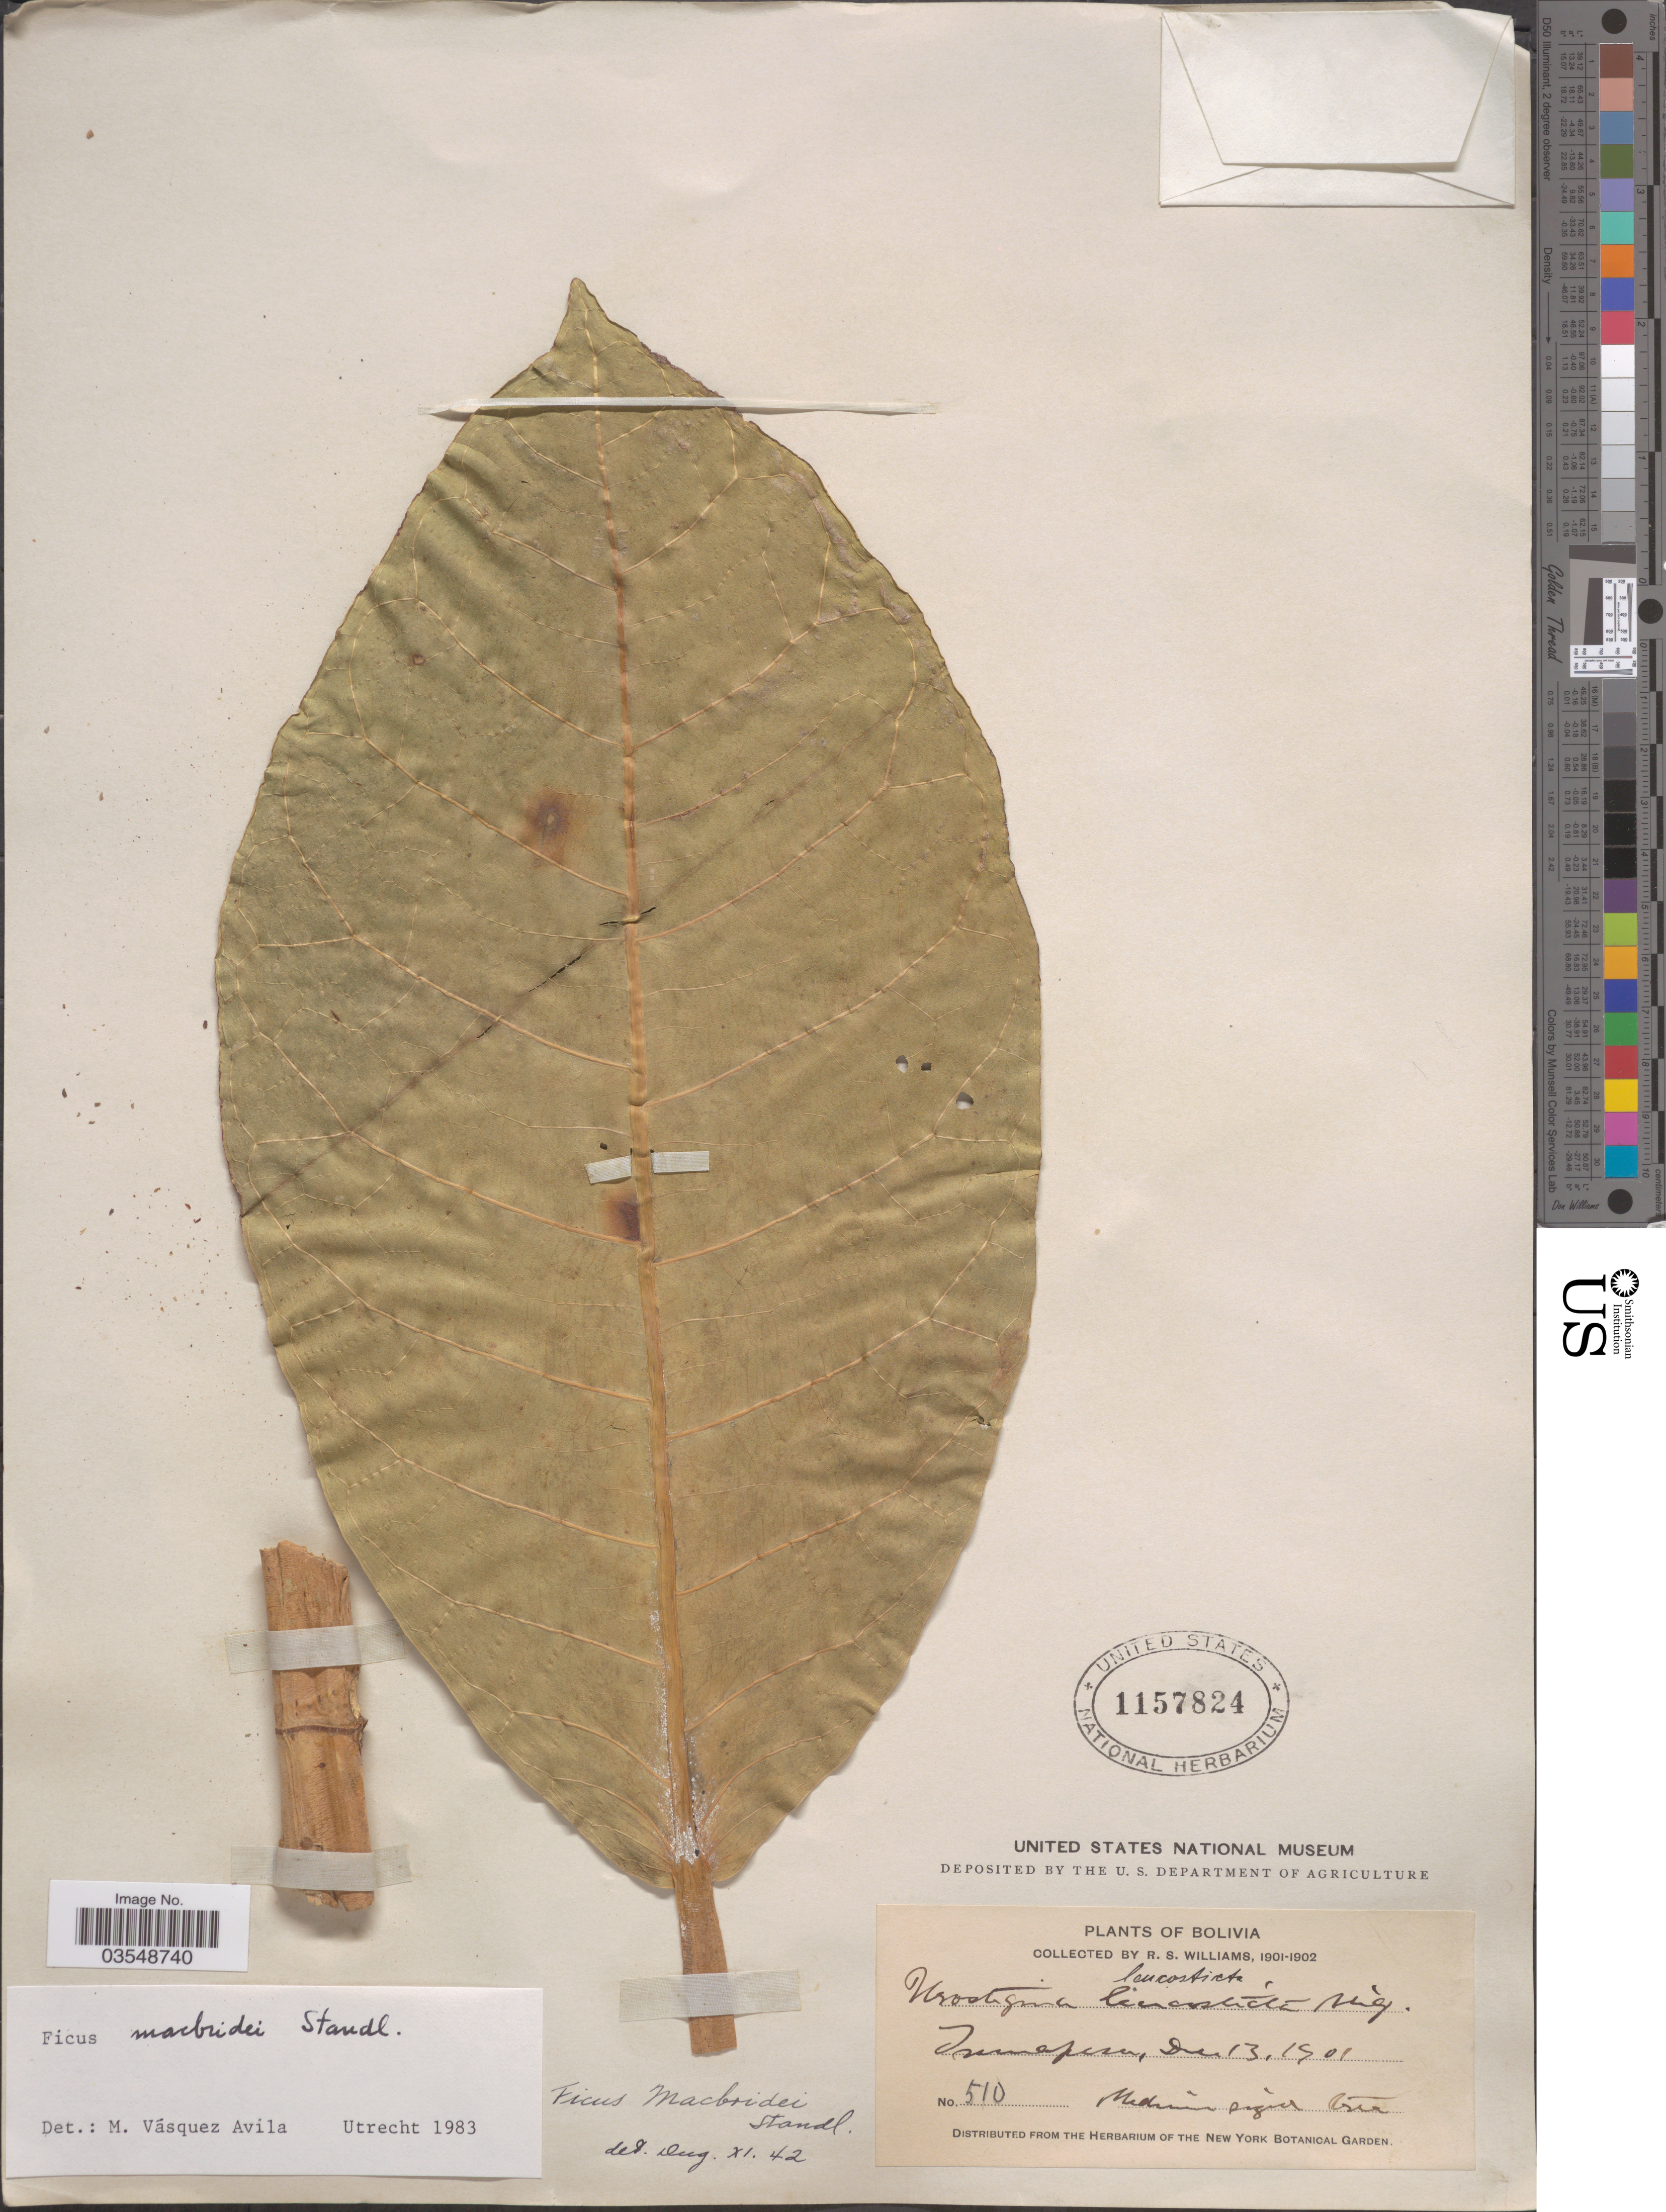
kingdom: Plantae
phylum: Tracheophyta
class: Magnoliopsida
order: Rosales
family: Moraceae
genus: Ficus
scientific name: Ficus macbridei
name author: Standl.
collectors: R. S. Williams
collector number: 510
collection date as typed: Dec. 13, 1901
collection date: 1901-12-13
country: Bolivia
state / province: La Paz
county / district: Iturralde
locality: Tumupasa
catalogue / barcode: US 1157824